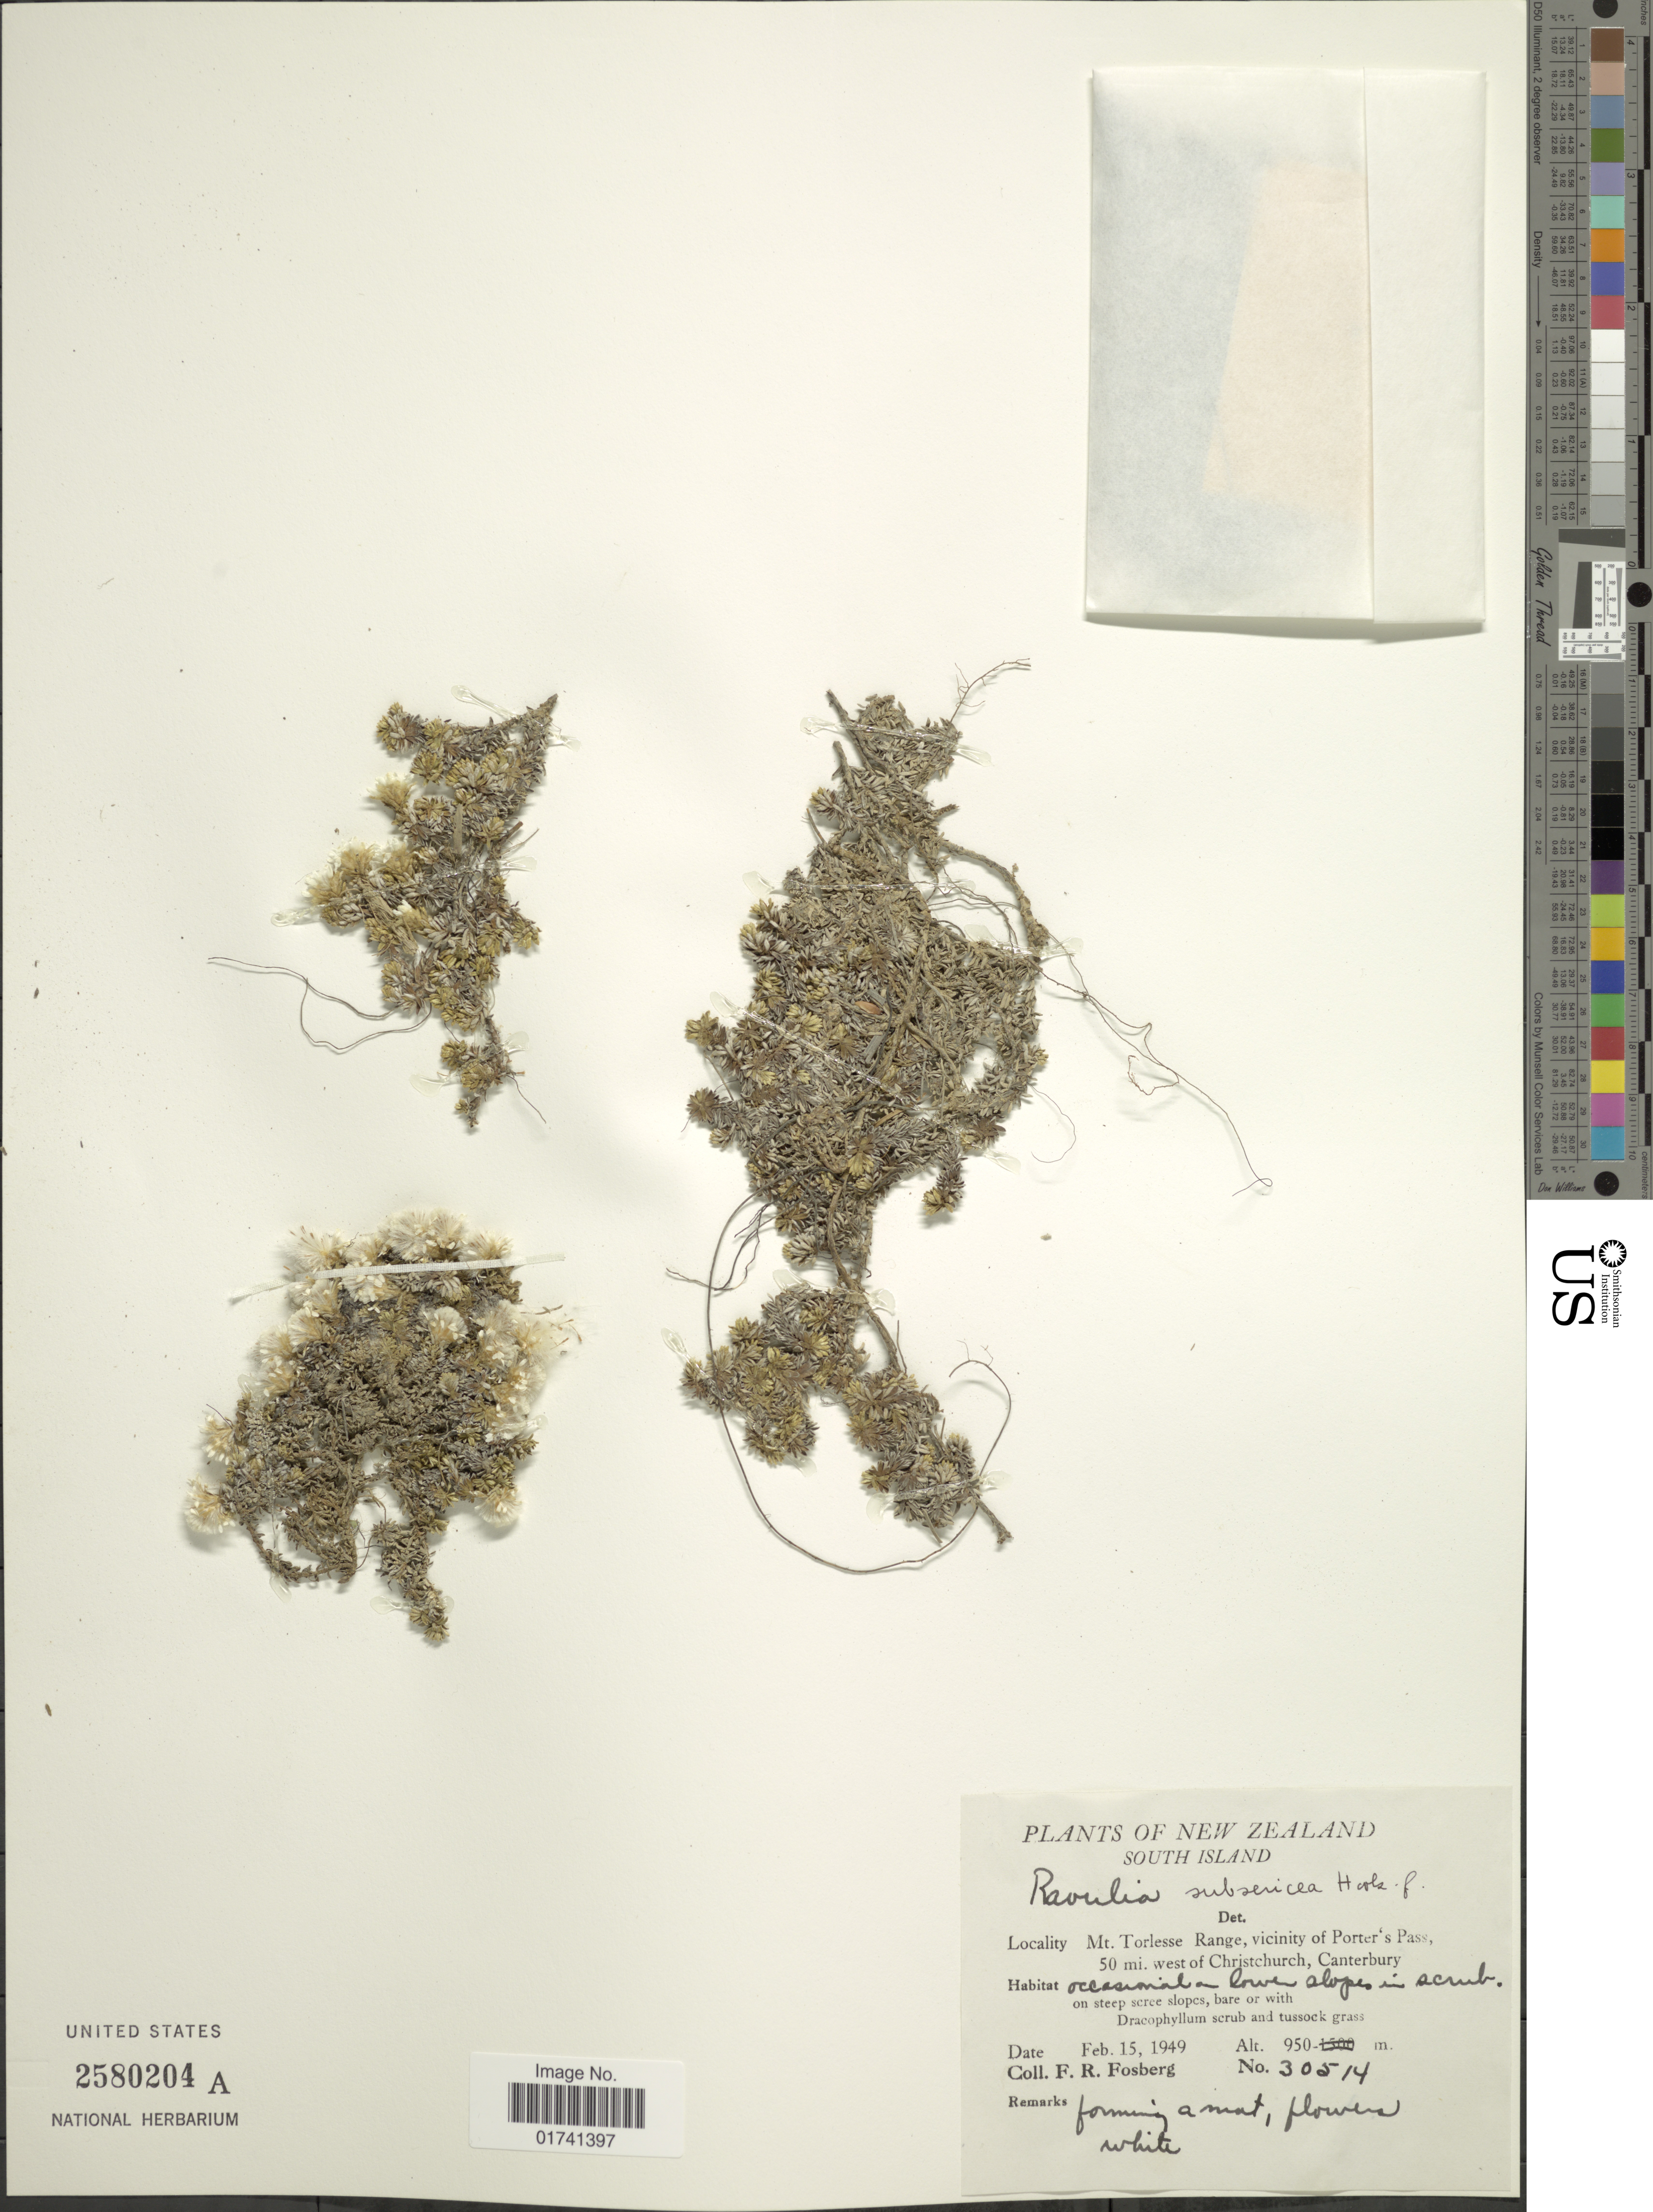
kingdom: Plantae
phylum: Tracheophyta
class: Magnoliopsida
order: Asterales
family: Asteraceae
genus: Raoulia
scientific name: Raoulia subsericea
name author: Hook. f.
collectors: F. R. Fosberg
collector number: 30514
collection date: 1949-02-15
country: New Zealand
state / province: Canterbury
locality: South Island, Mt. Torlesse Range, vicinity of Porter's Pass, 50 mi. west of Christchurch.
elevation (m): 950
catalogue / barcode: US 2580204A